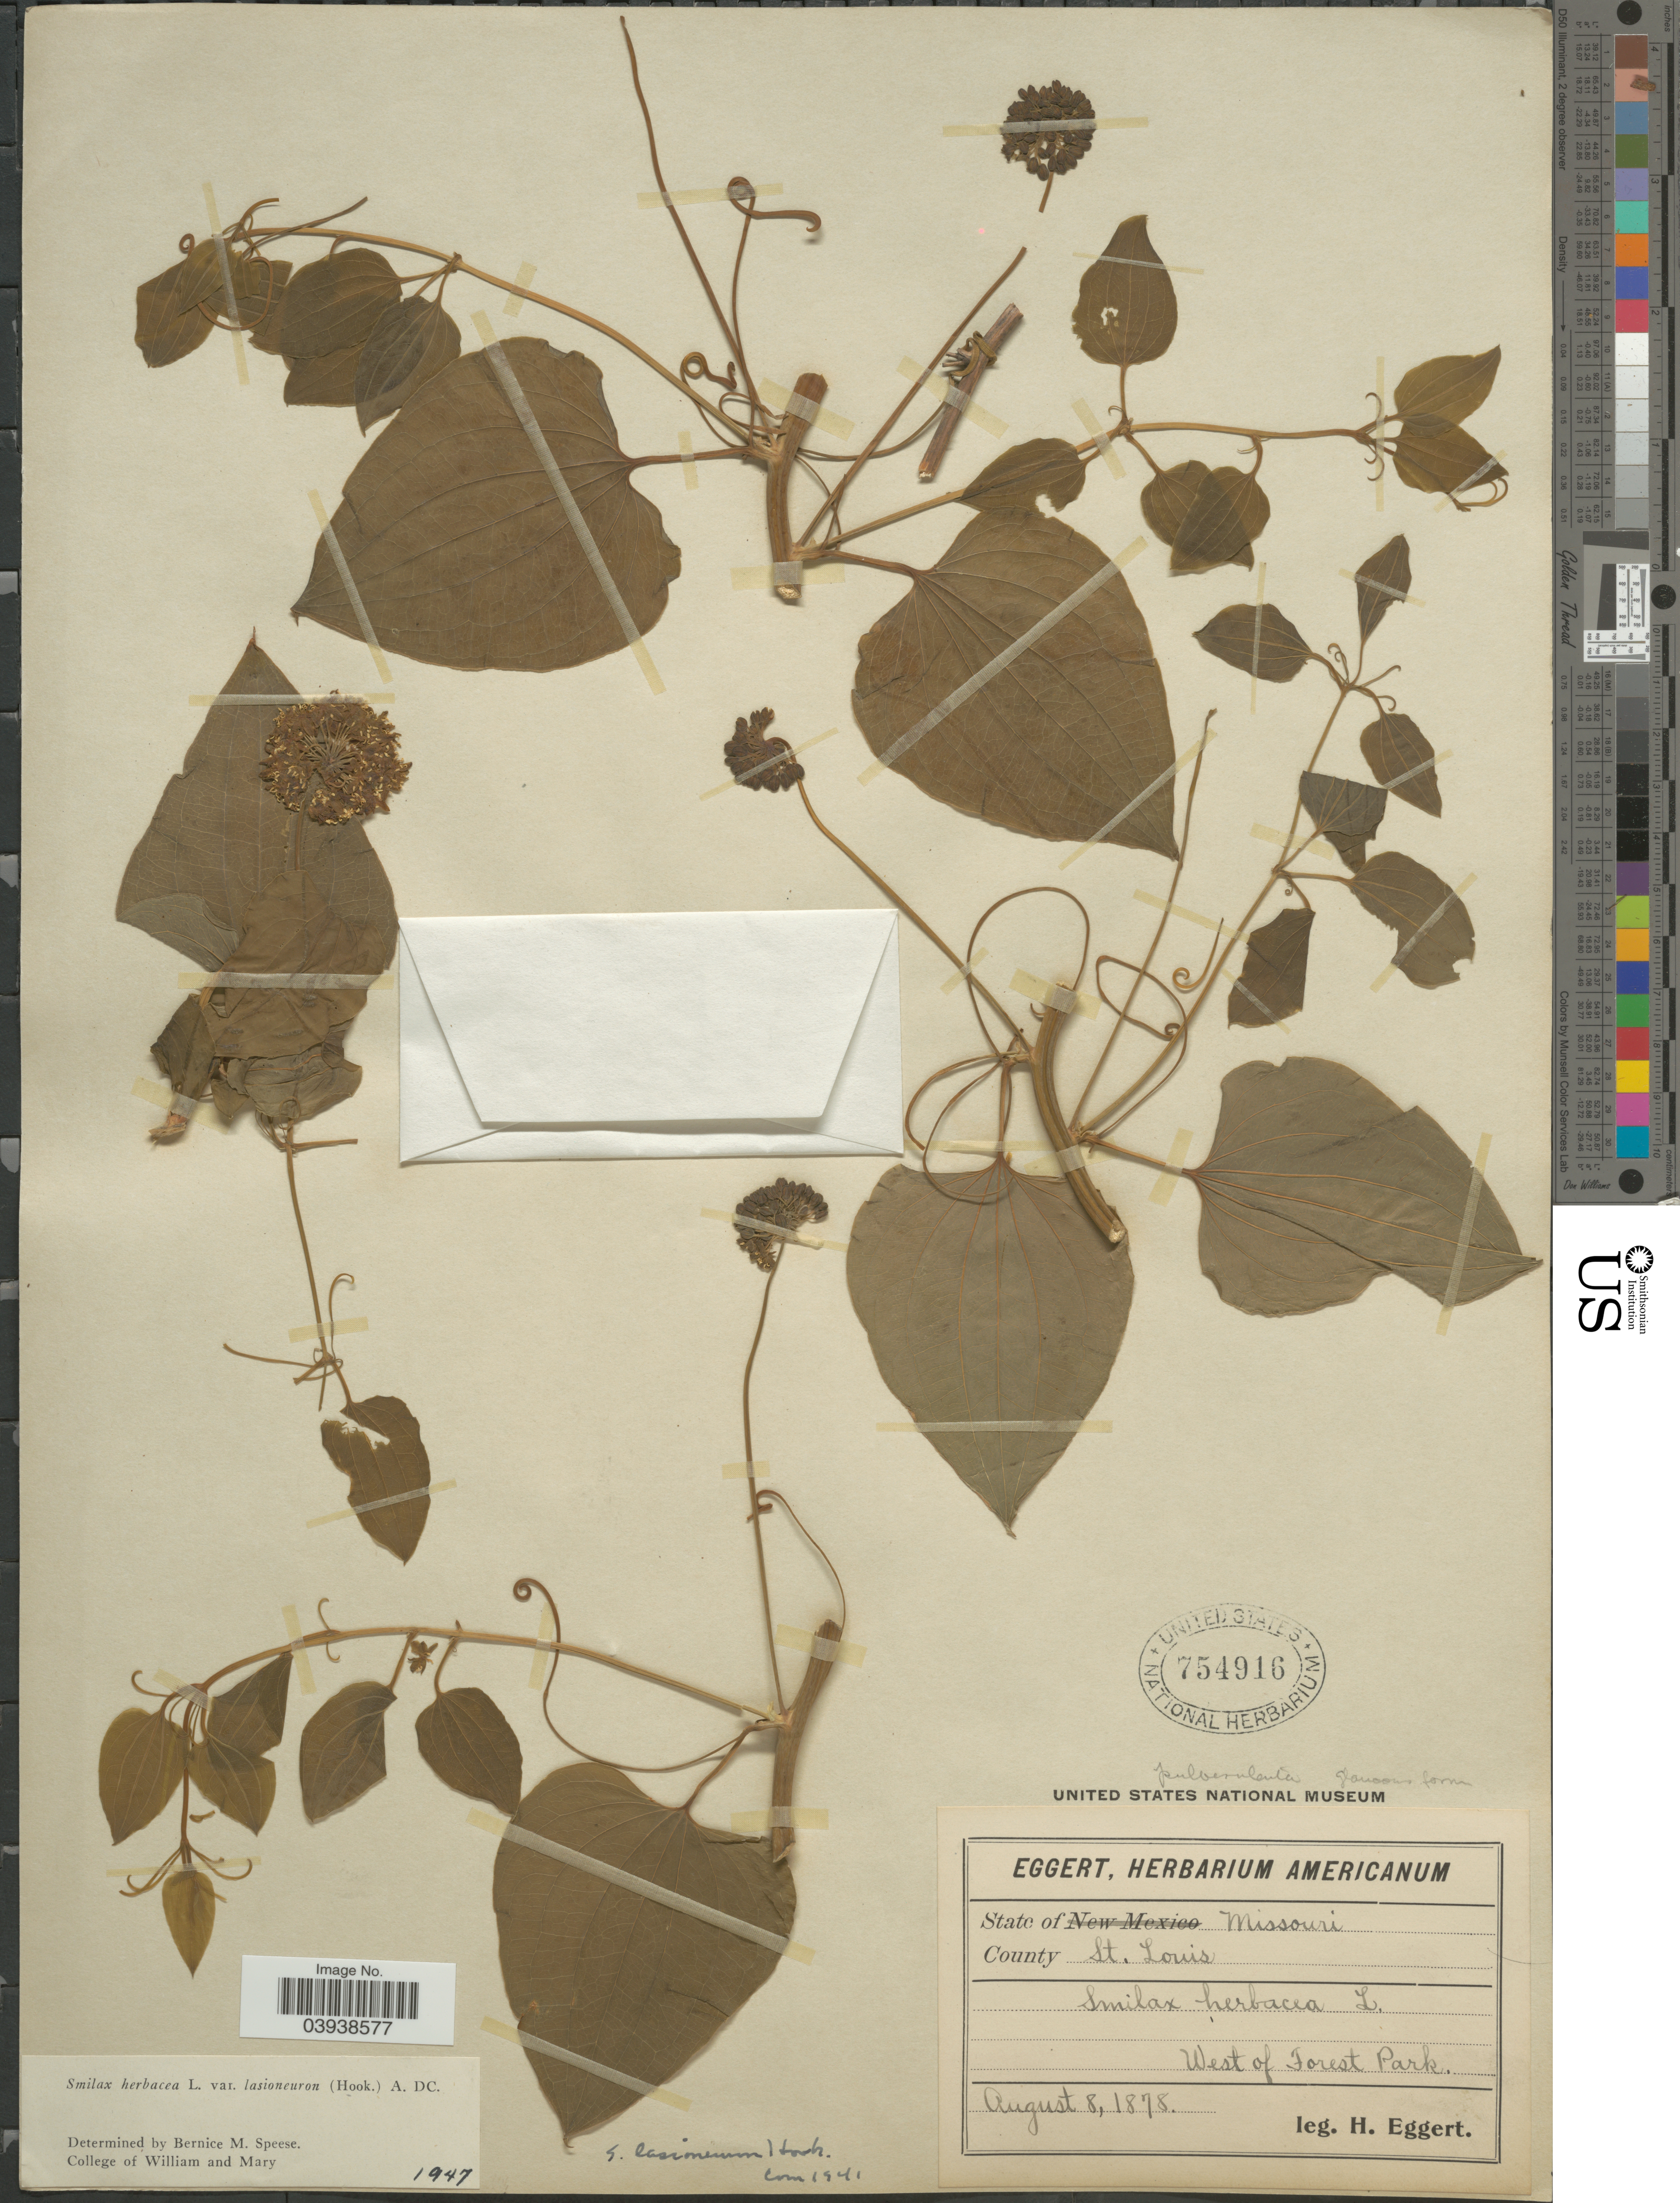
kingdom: Plantae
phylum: Tracheophyta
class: Liliopsida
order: Liliales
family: Smilacaceae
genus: Smilax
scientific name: Smilax herbacea var. lasioneuron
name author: (Hook.) A. DC.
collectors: H. Eggert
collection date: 1878-08-08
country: United States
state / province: Missouri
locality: County St. Louis. West of Forest Park.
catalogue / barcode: US 754916